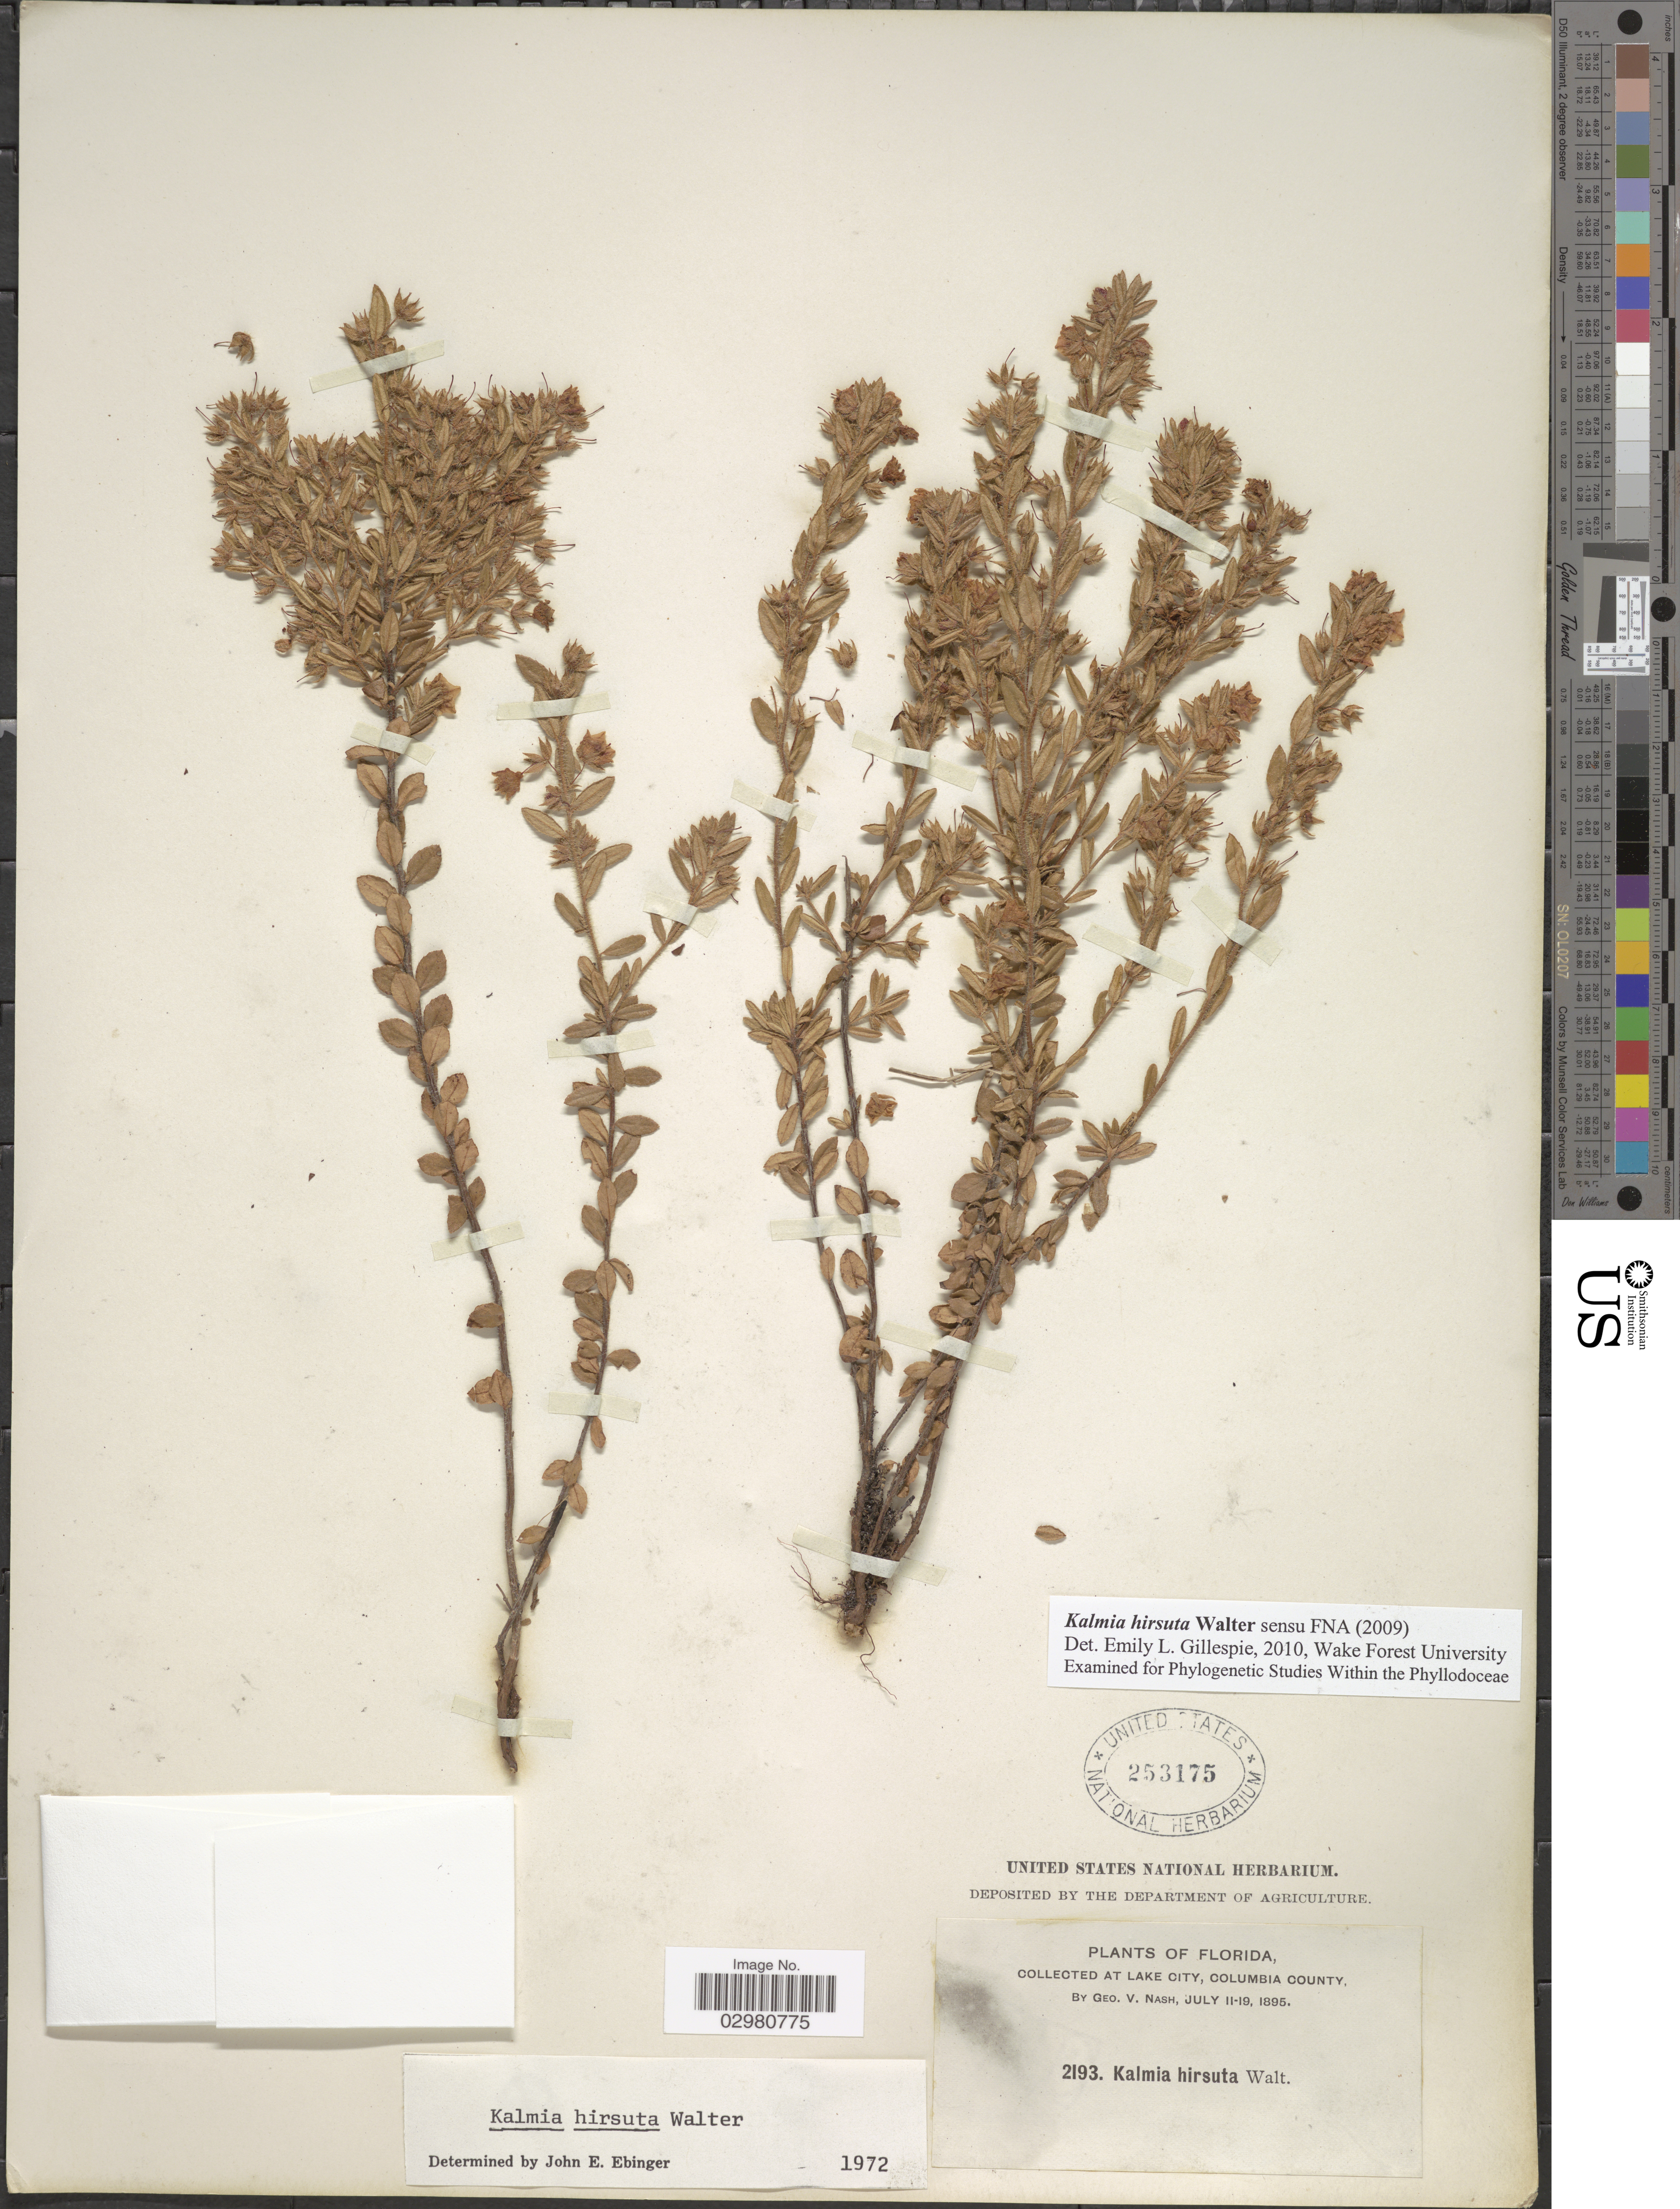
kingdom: Plantae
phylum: Tracheophyta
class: Magnoliopsida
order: Ericales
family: Ericaceae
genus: Kalmia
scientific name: Kalmia hirsuta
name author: Walter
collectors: G. V. Nash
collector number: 2193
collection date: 1895-07-11/1895-07-19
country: United States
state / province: Florida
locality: At Lake City, Columbia County.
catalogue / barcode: US 253175